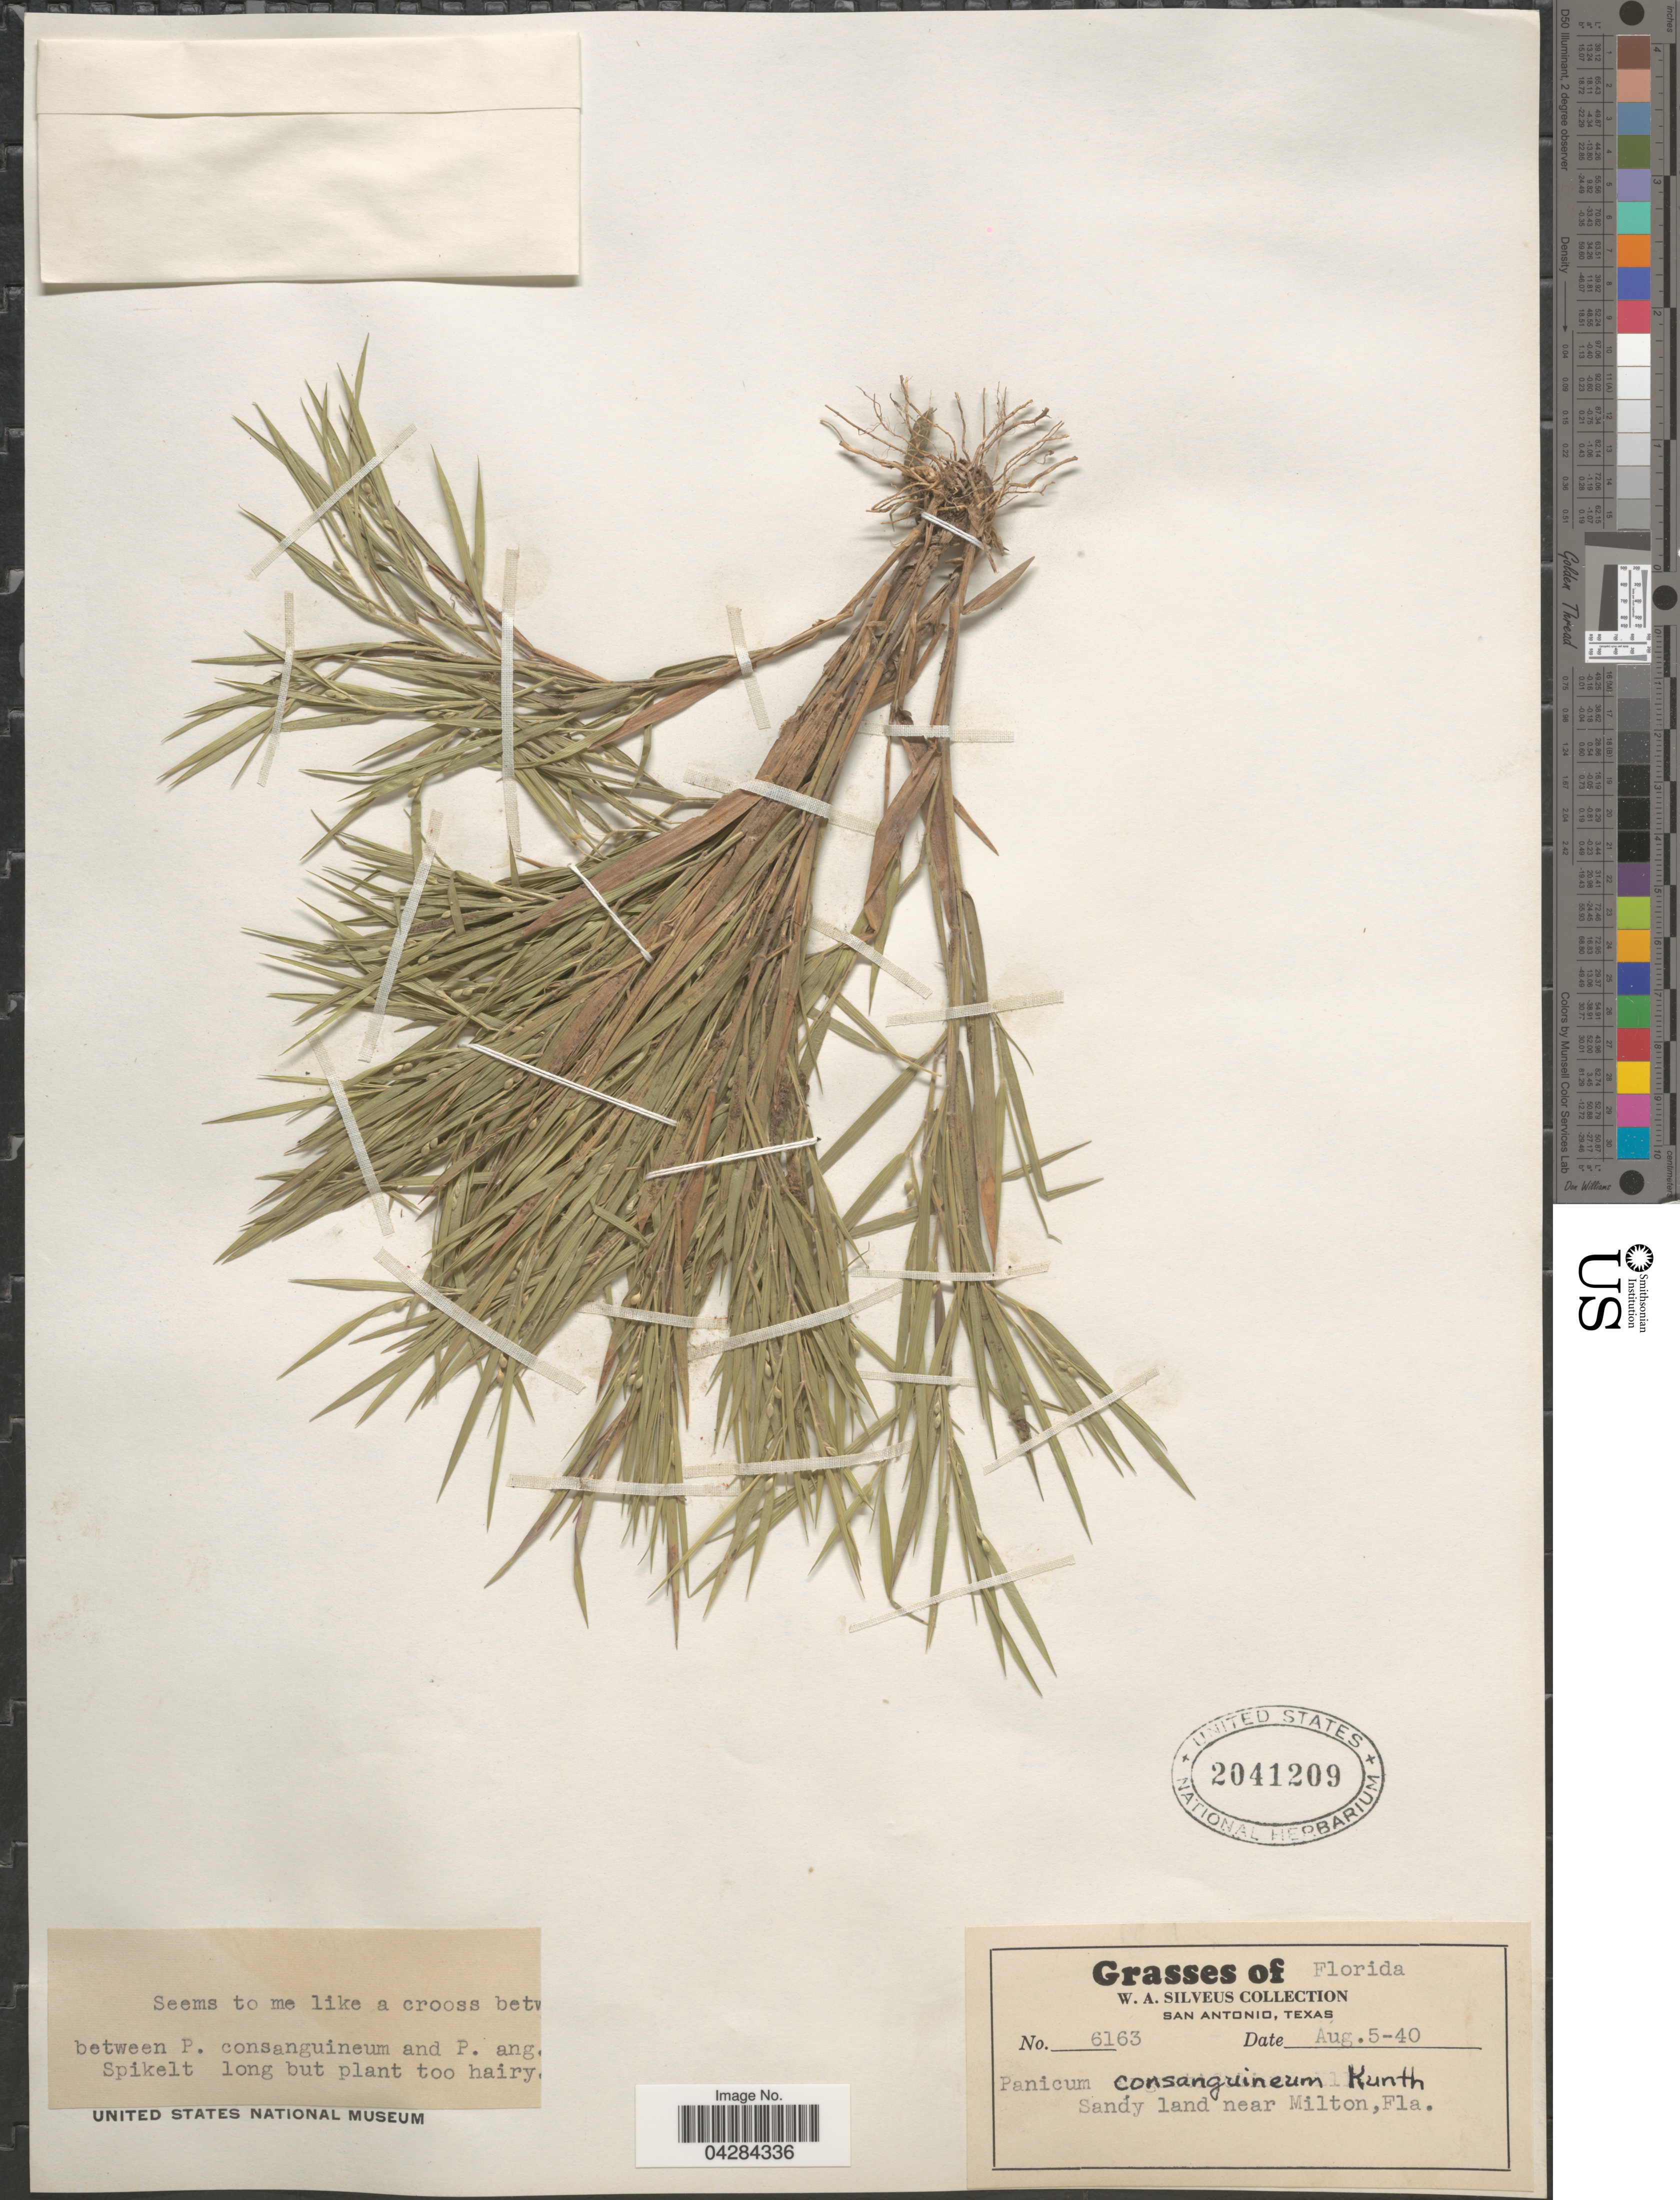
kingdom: Plantae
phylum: Tracheophyta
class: Liliopsida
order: Poales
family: Poaceae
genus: Dichanthelium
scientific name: Dichanthelium ovale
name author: (Elliott) Gould & C.A. Clark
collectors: W. Silveus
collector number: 6163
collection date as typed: Transcribed d/m/y: 5/8/40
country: United States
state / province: Florida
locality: Sandy land near Milton.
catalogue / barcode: US 2041209